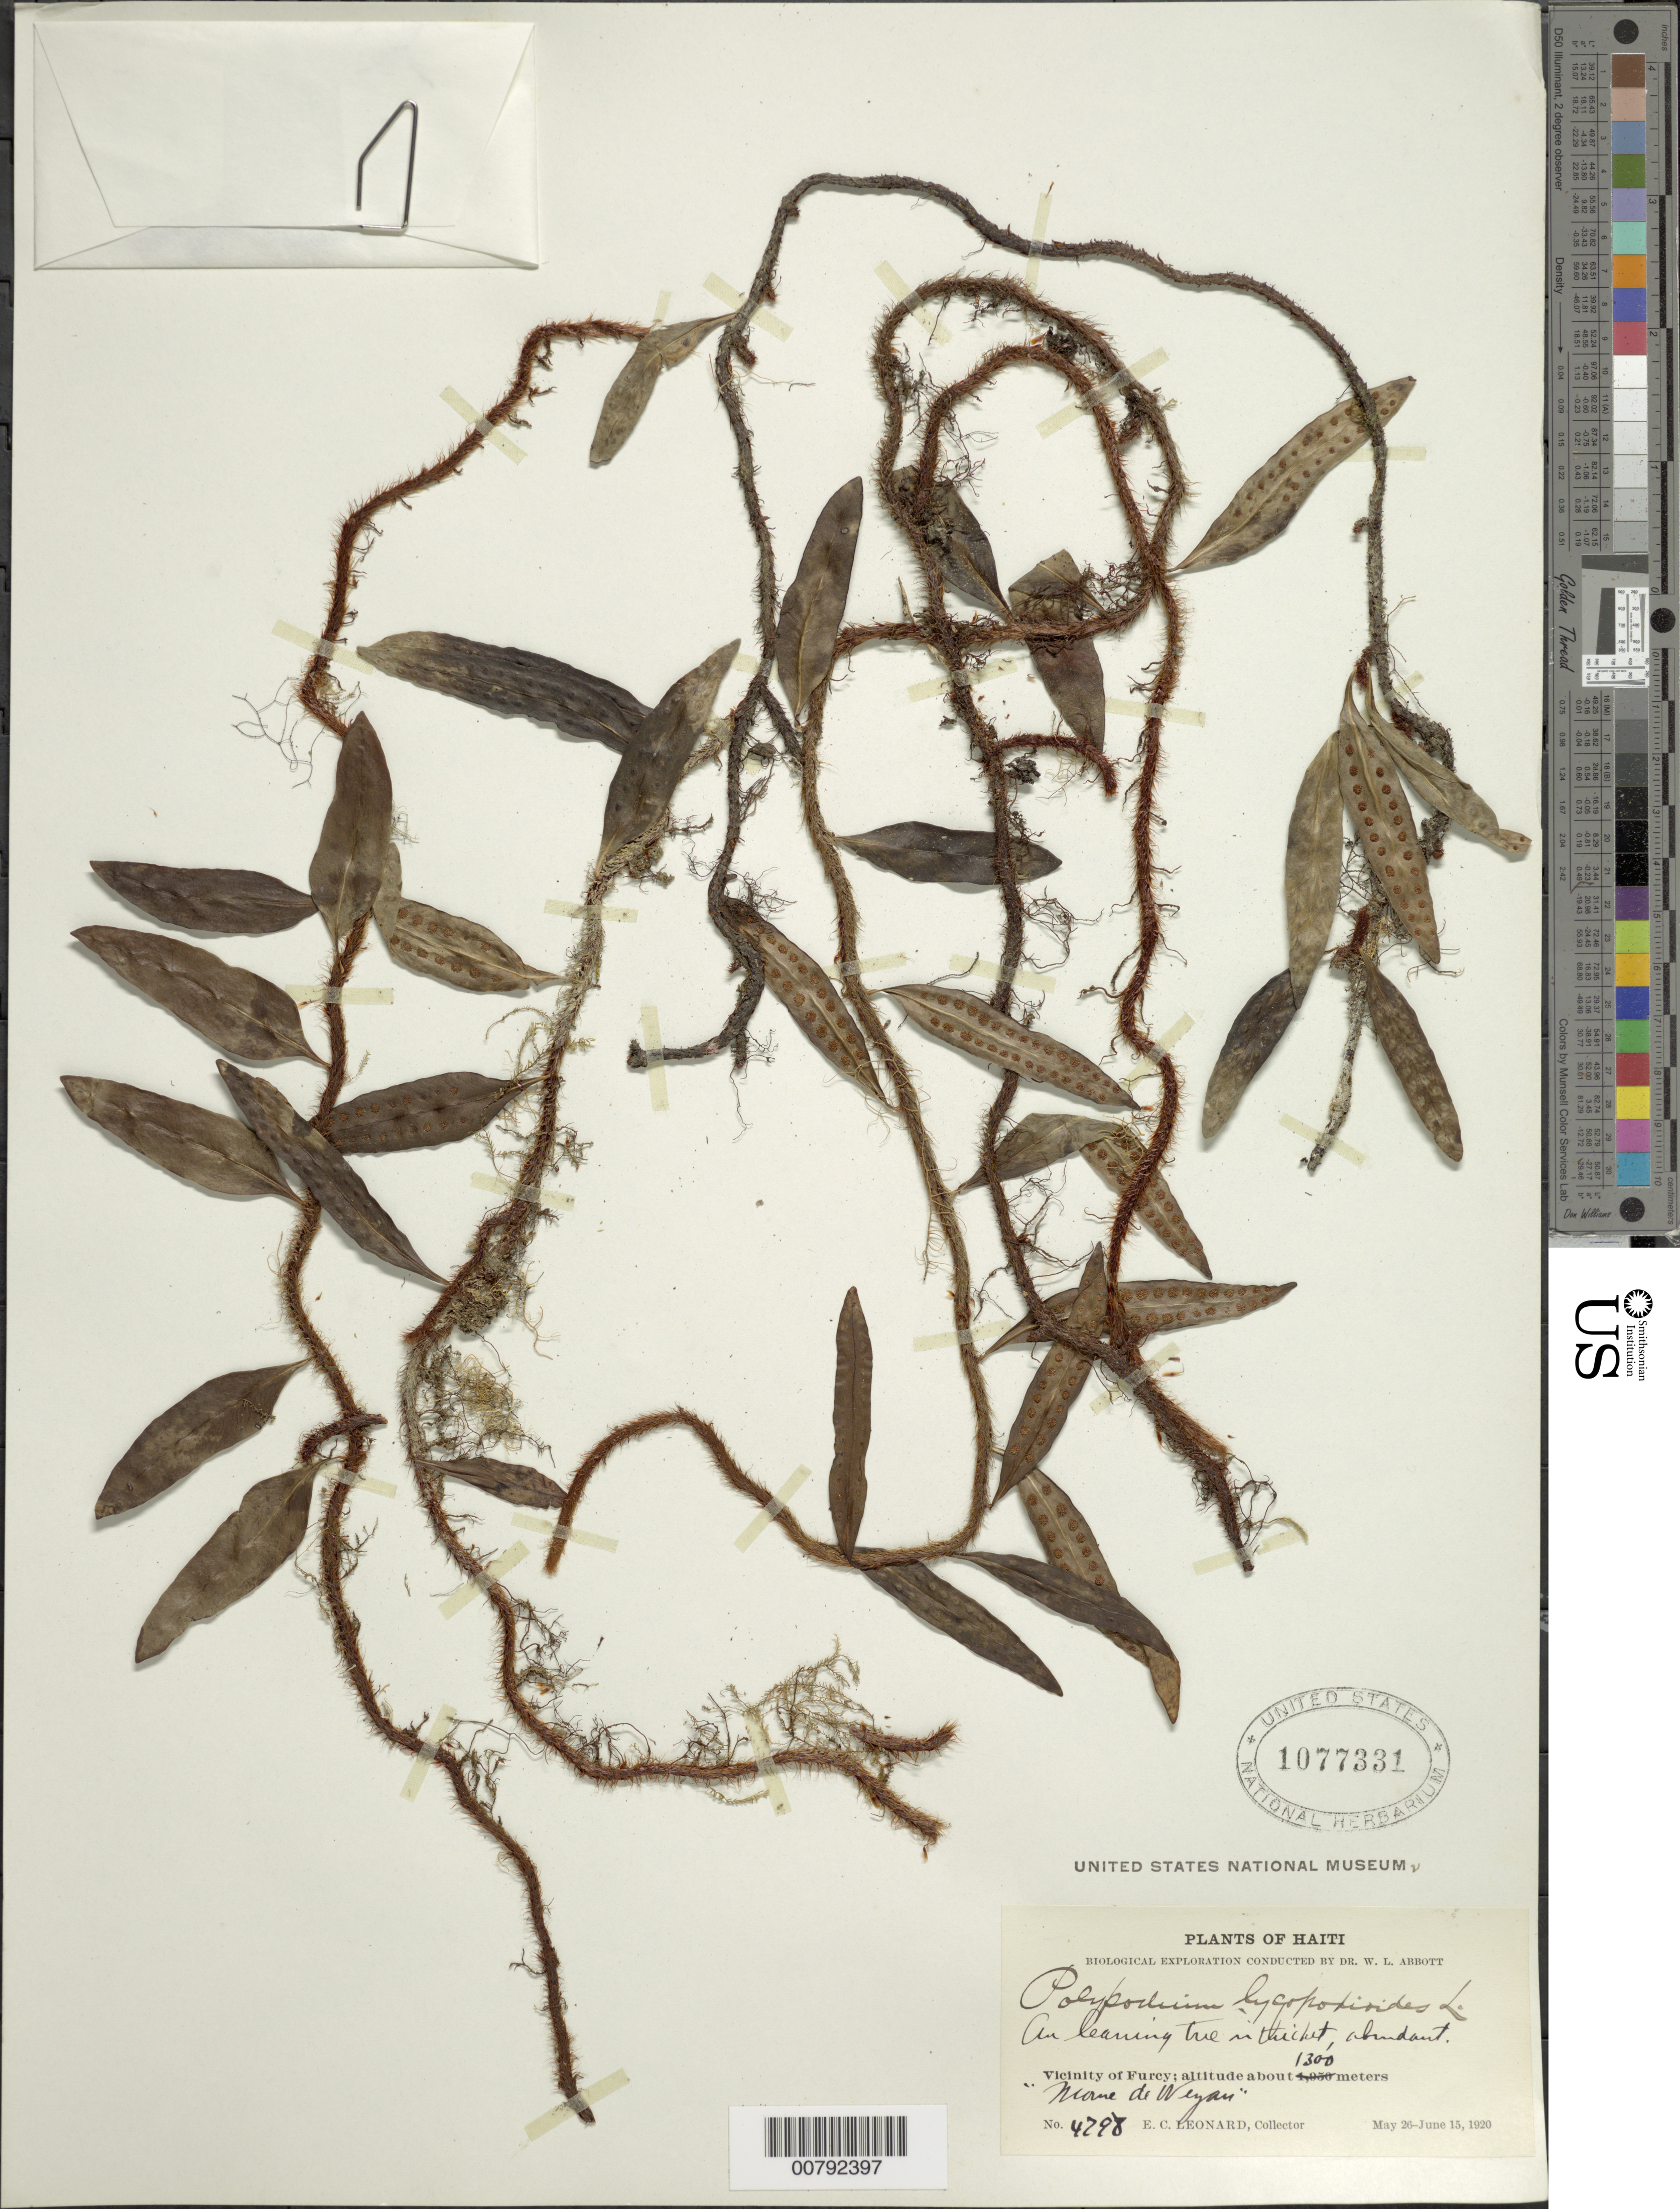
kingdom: Plantae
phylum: Tracheophyta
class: Polypodiopsida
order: Polypodiales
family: Polypodiaceae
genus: Microgramma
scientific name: Microgramma lycopodioides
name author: (L.) Copel.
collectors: E. C. Leonard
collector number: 4798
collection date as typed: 26 May 1920 15 Jun 1920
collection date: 1920-05-26/1920-06-15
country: Haiti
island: Hispaniola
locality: Furcy vicinity, Morne de Weyan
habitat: Thicket, on leaning tree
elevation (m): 1300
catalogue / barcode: US 1077331